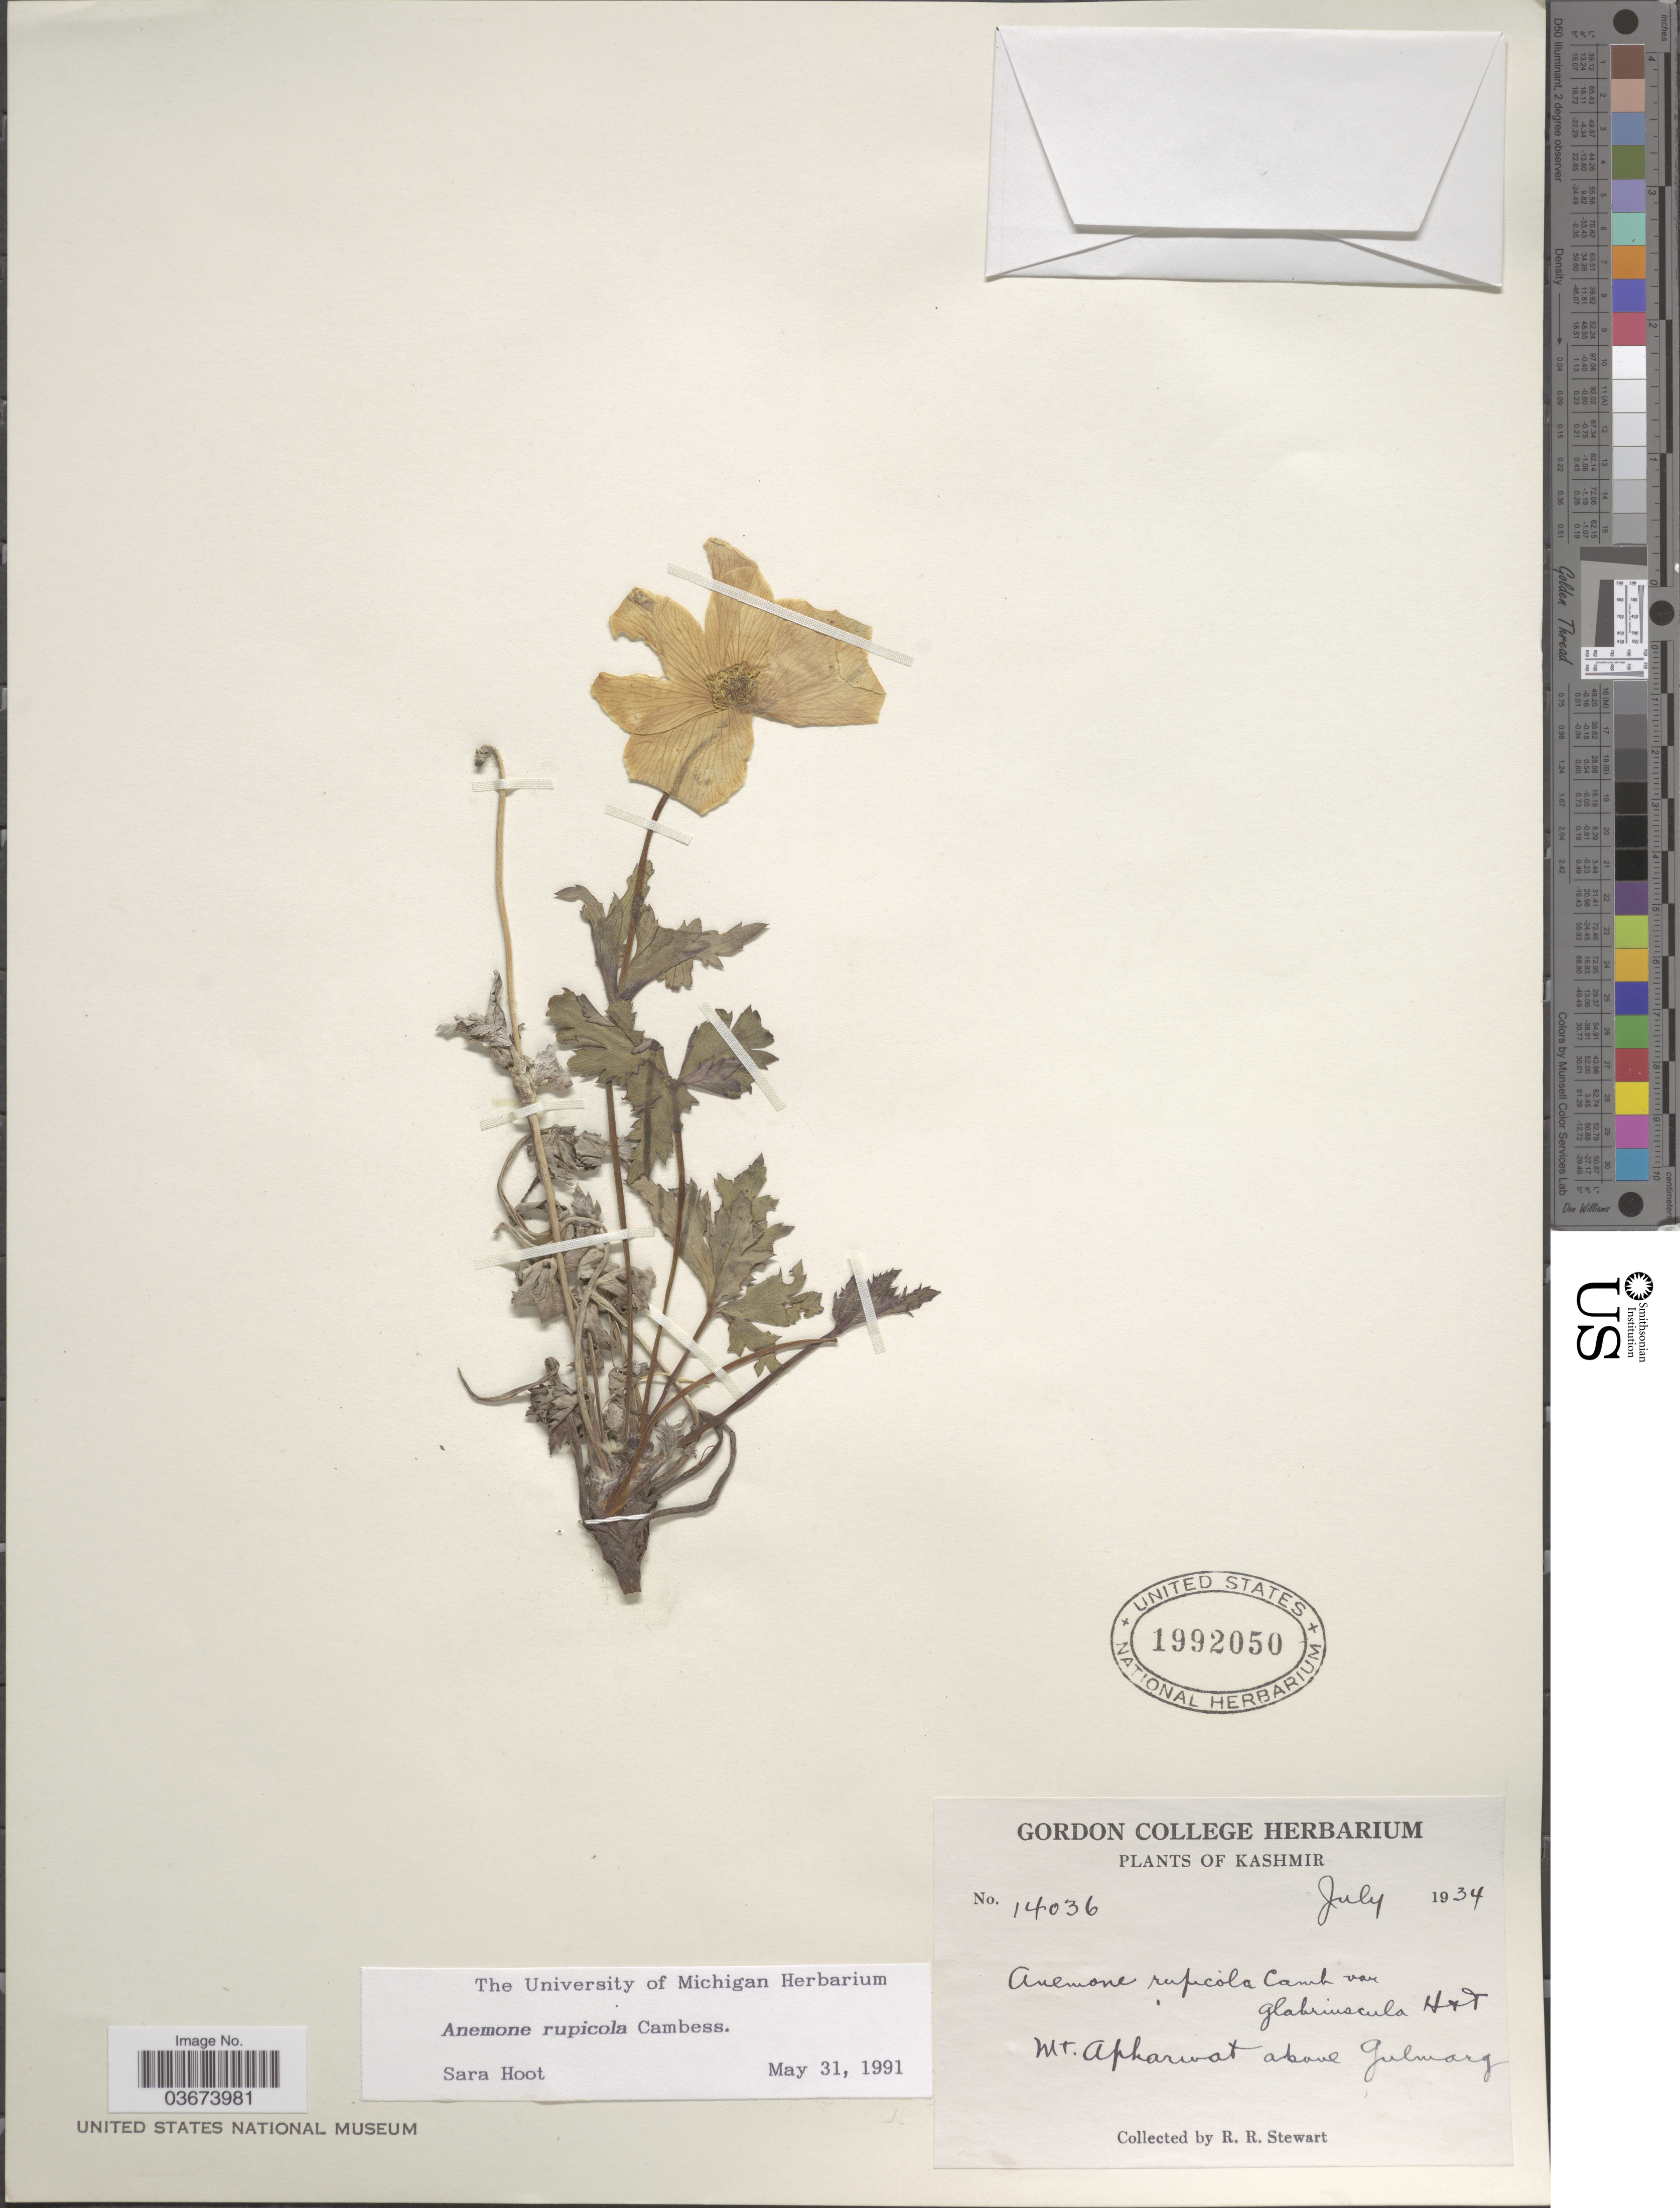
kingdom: Plantae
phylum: Tracheophyta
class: Magnoliopsida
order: Ranunculales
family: Ranunculaceae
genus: Anemone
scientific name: Anemone rupicola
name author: Cambess.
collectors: R. Stewart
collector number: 14036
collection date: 1934-07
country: India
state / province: Jammu and Kashmir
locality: Kashmir. Mt. Apharwat above Gulmarg.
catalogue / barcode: US 1992050